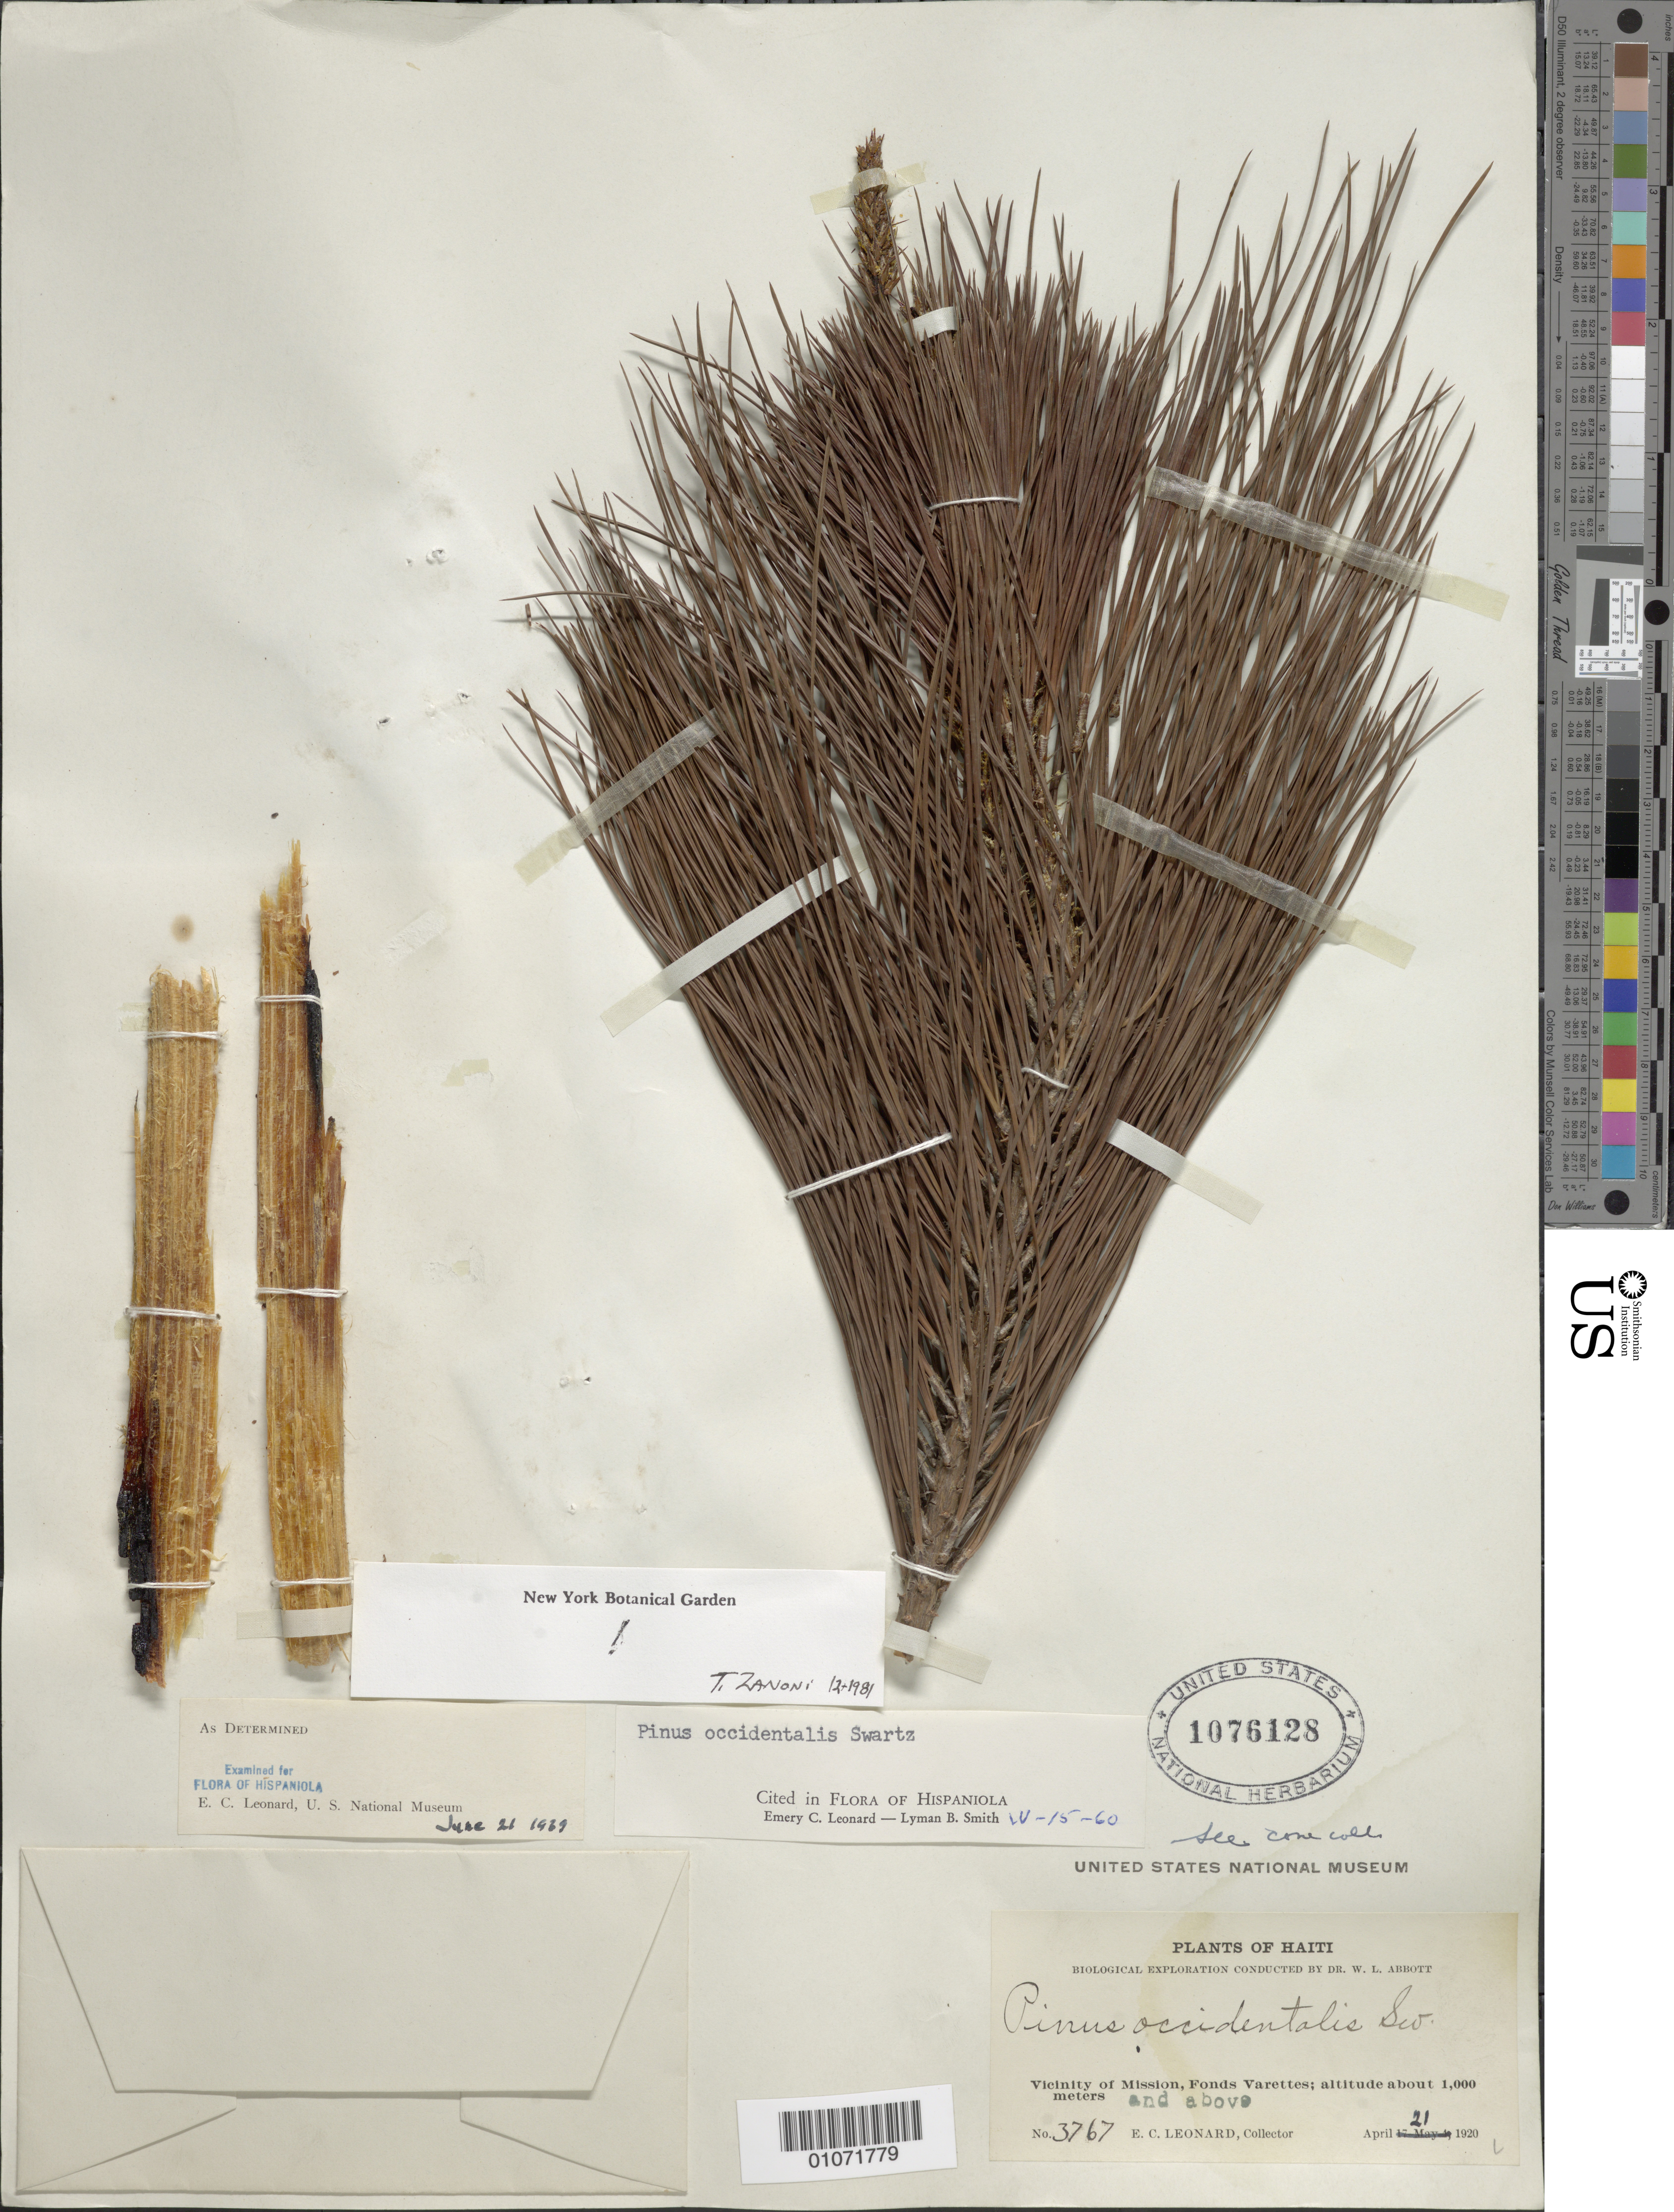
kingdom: Plantae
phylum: Tracheophyta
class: Pinopsida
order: Pinales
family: Pinaceae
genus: Pinus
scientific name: Pinus occidentalis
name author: Sw.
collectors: E. C. Leonard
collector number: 3637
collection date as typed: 21 Apr 1920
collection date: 1920-04-21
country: Haiti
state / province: Óuest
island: Hispaniola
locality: Vicinity of Mission, Folds Varettes.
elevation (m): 1000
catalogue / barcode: US 1076128